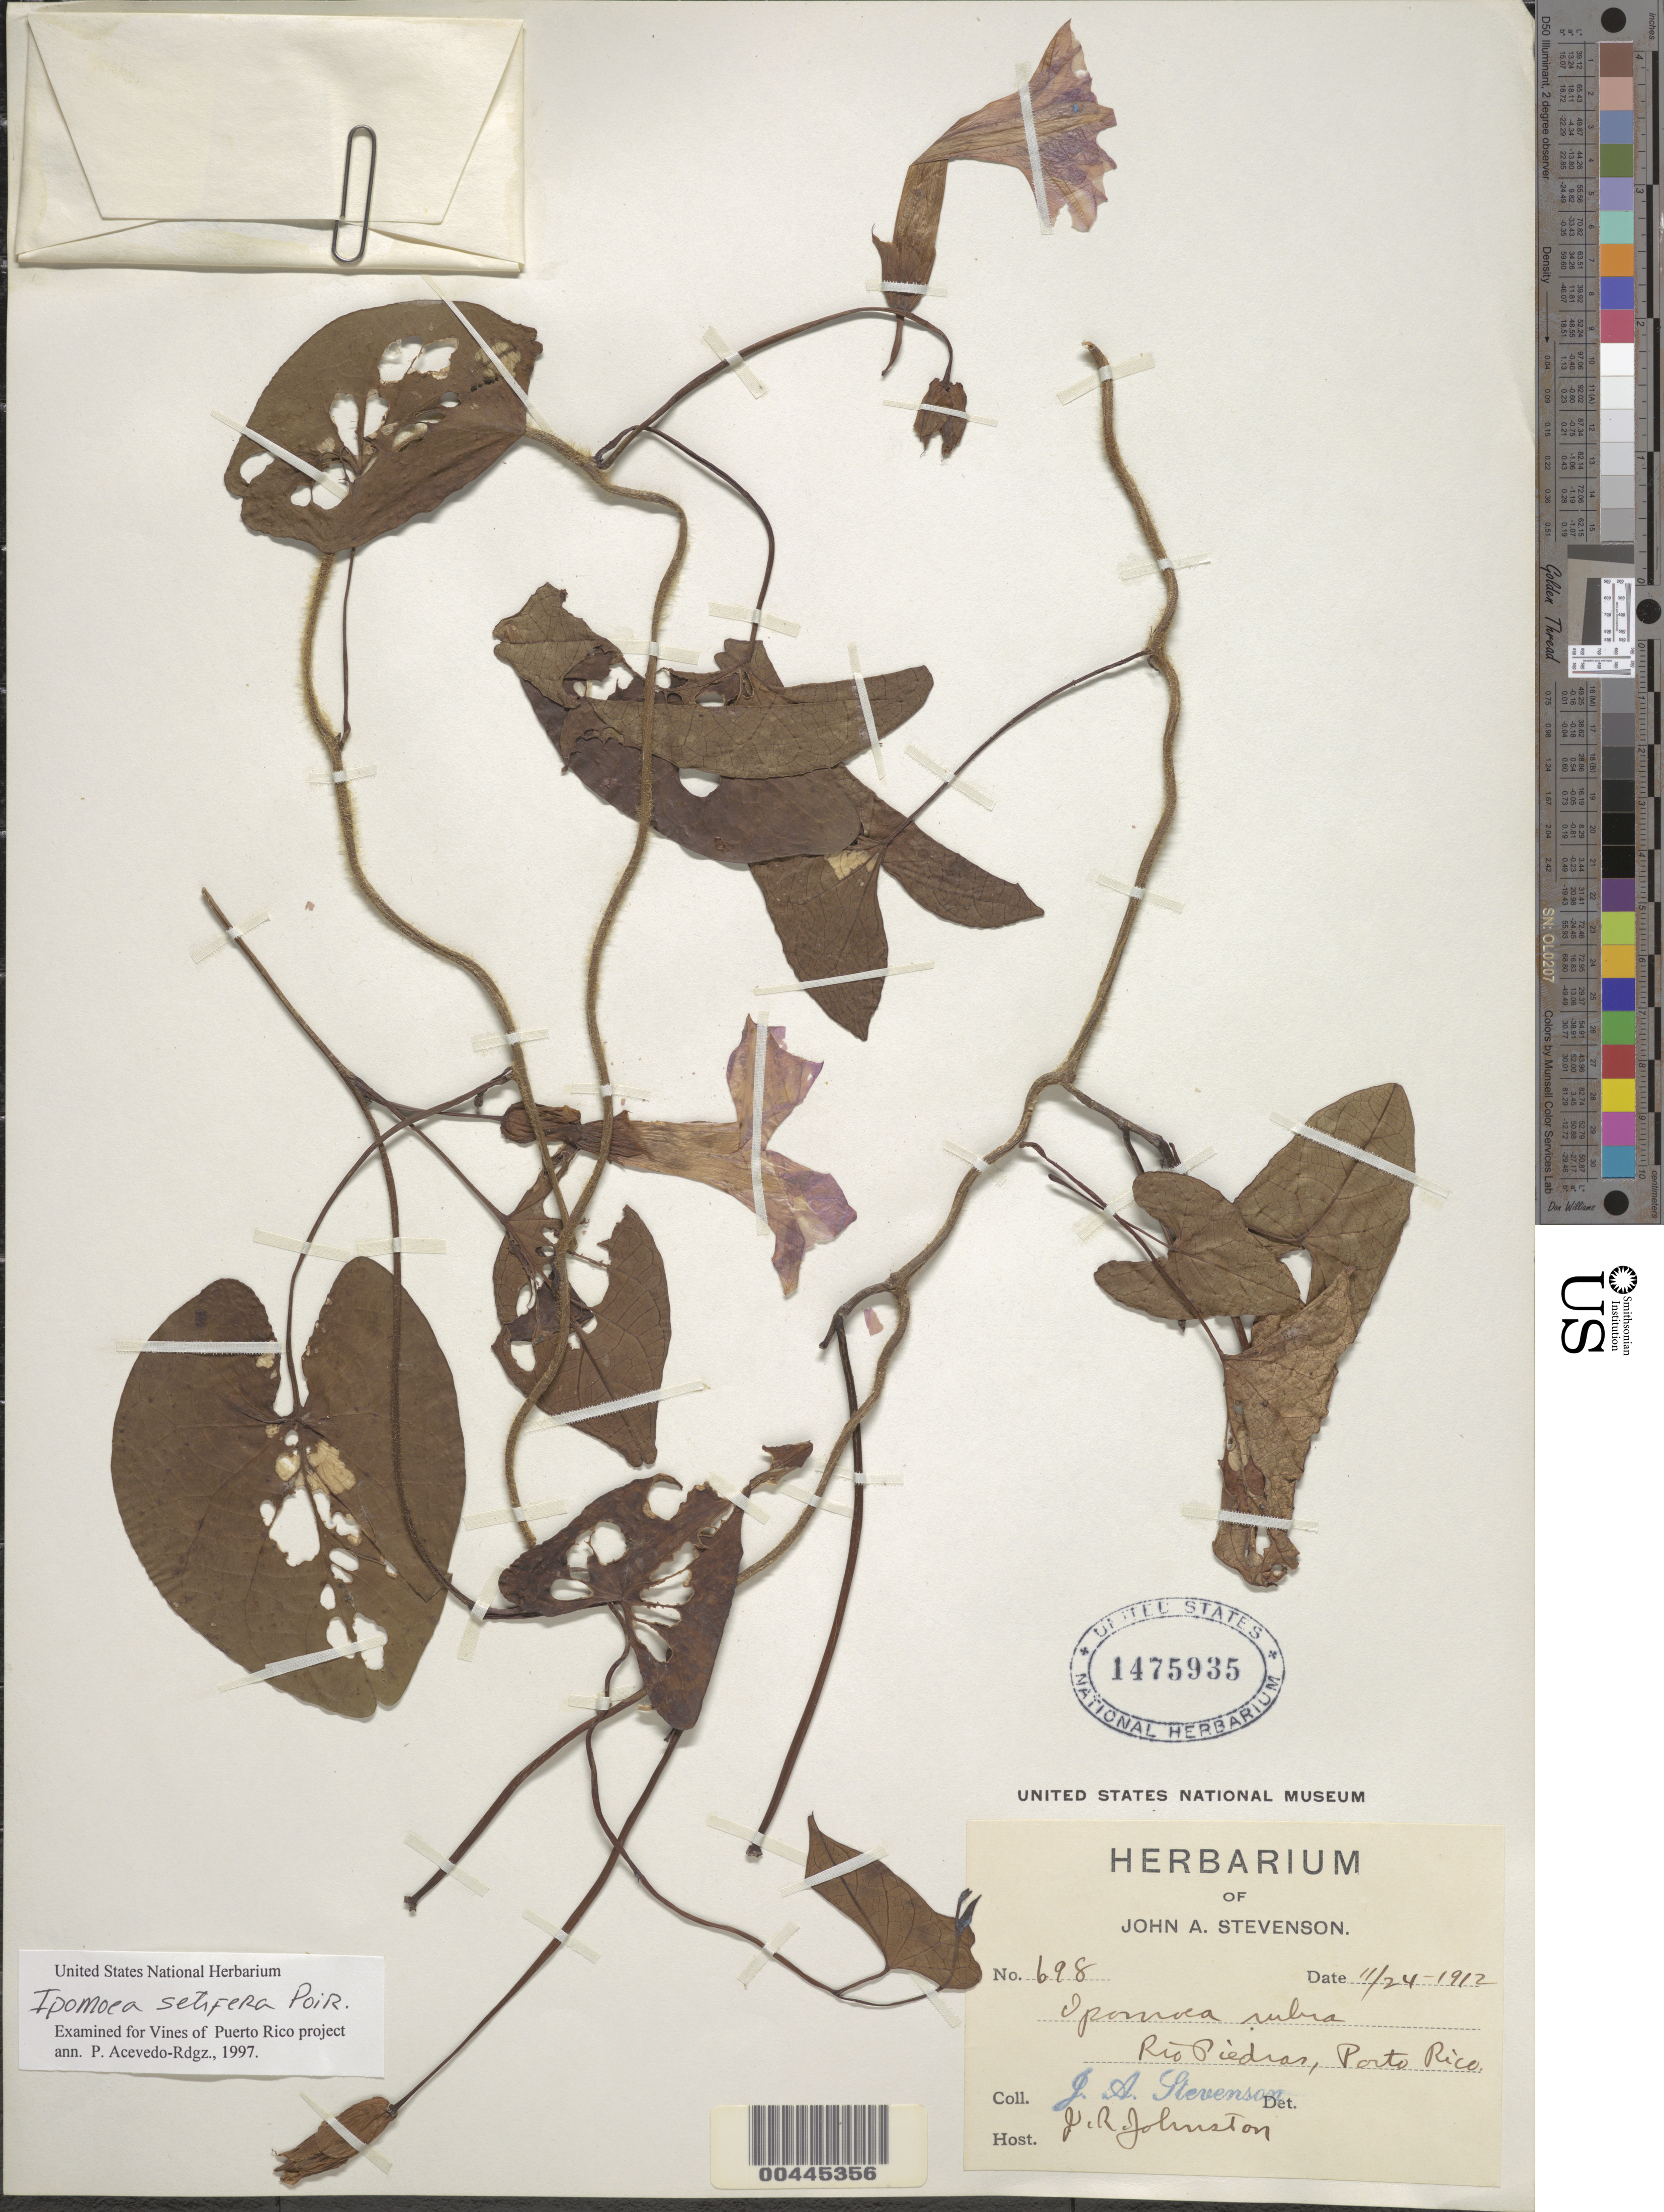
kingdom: Plantae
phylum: Tracheophyta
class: Magnoliopsida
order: Solanales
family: Convolvulaceae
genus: Ipomoea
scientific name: Ipomoea setifera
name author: Poir.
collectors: J. Stevenson & J. Johnston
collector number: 698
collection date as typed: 24 Nov 1912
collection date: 1912-11-24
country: Puerto Rico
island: Greater Antilles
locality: Rio Piedras.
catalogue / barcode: US 1475935